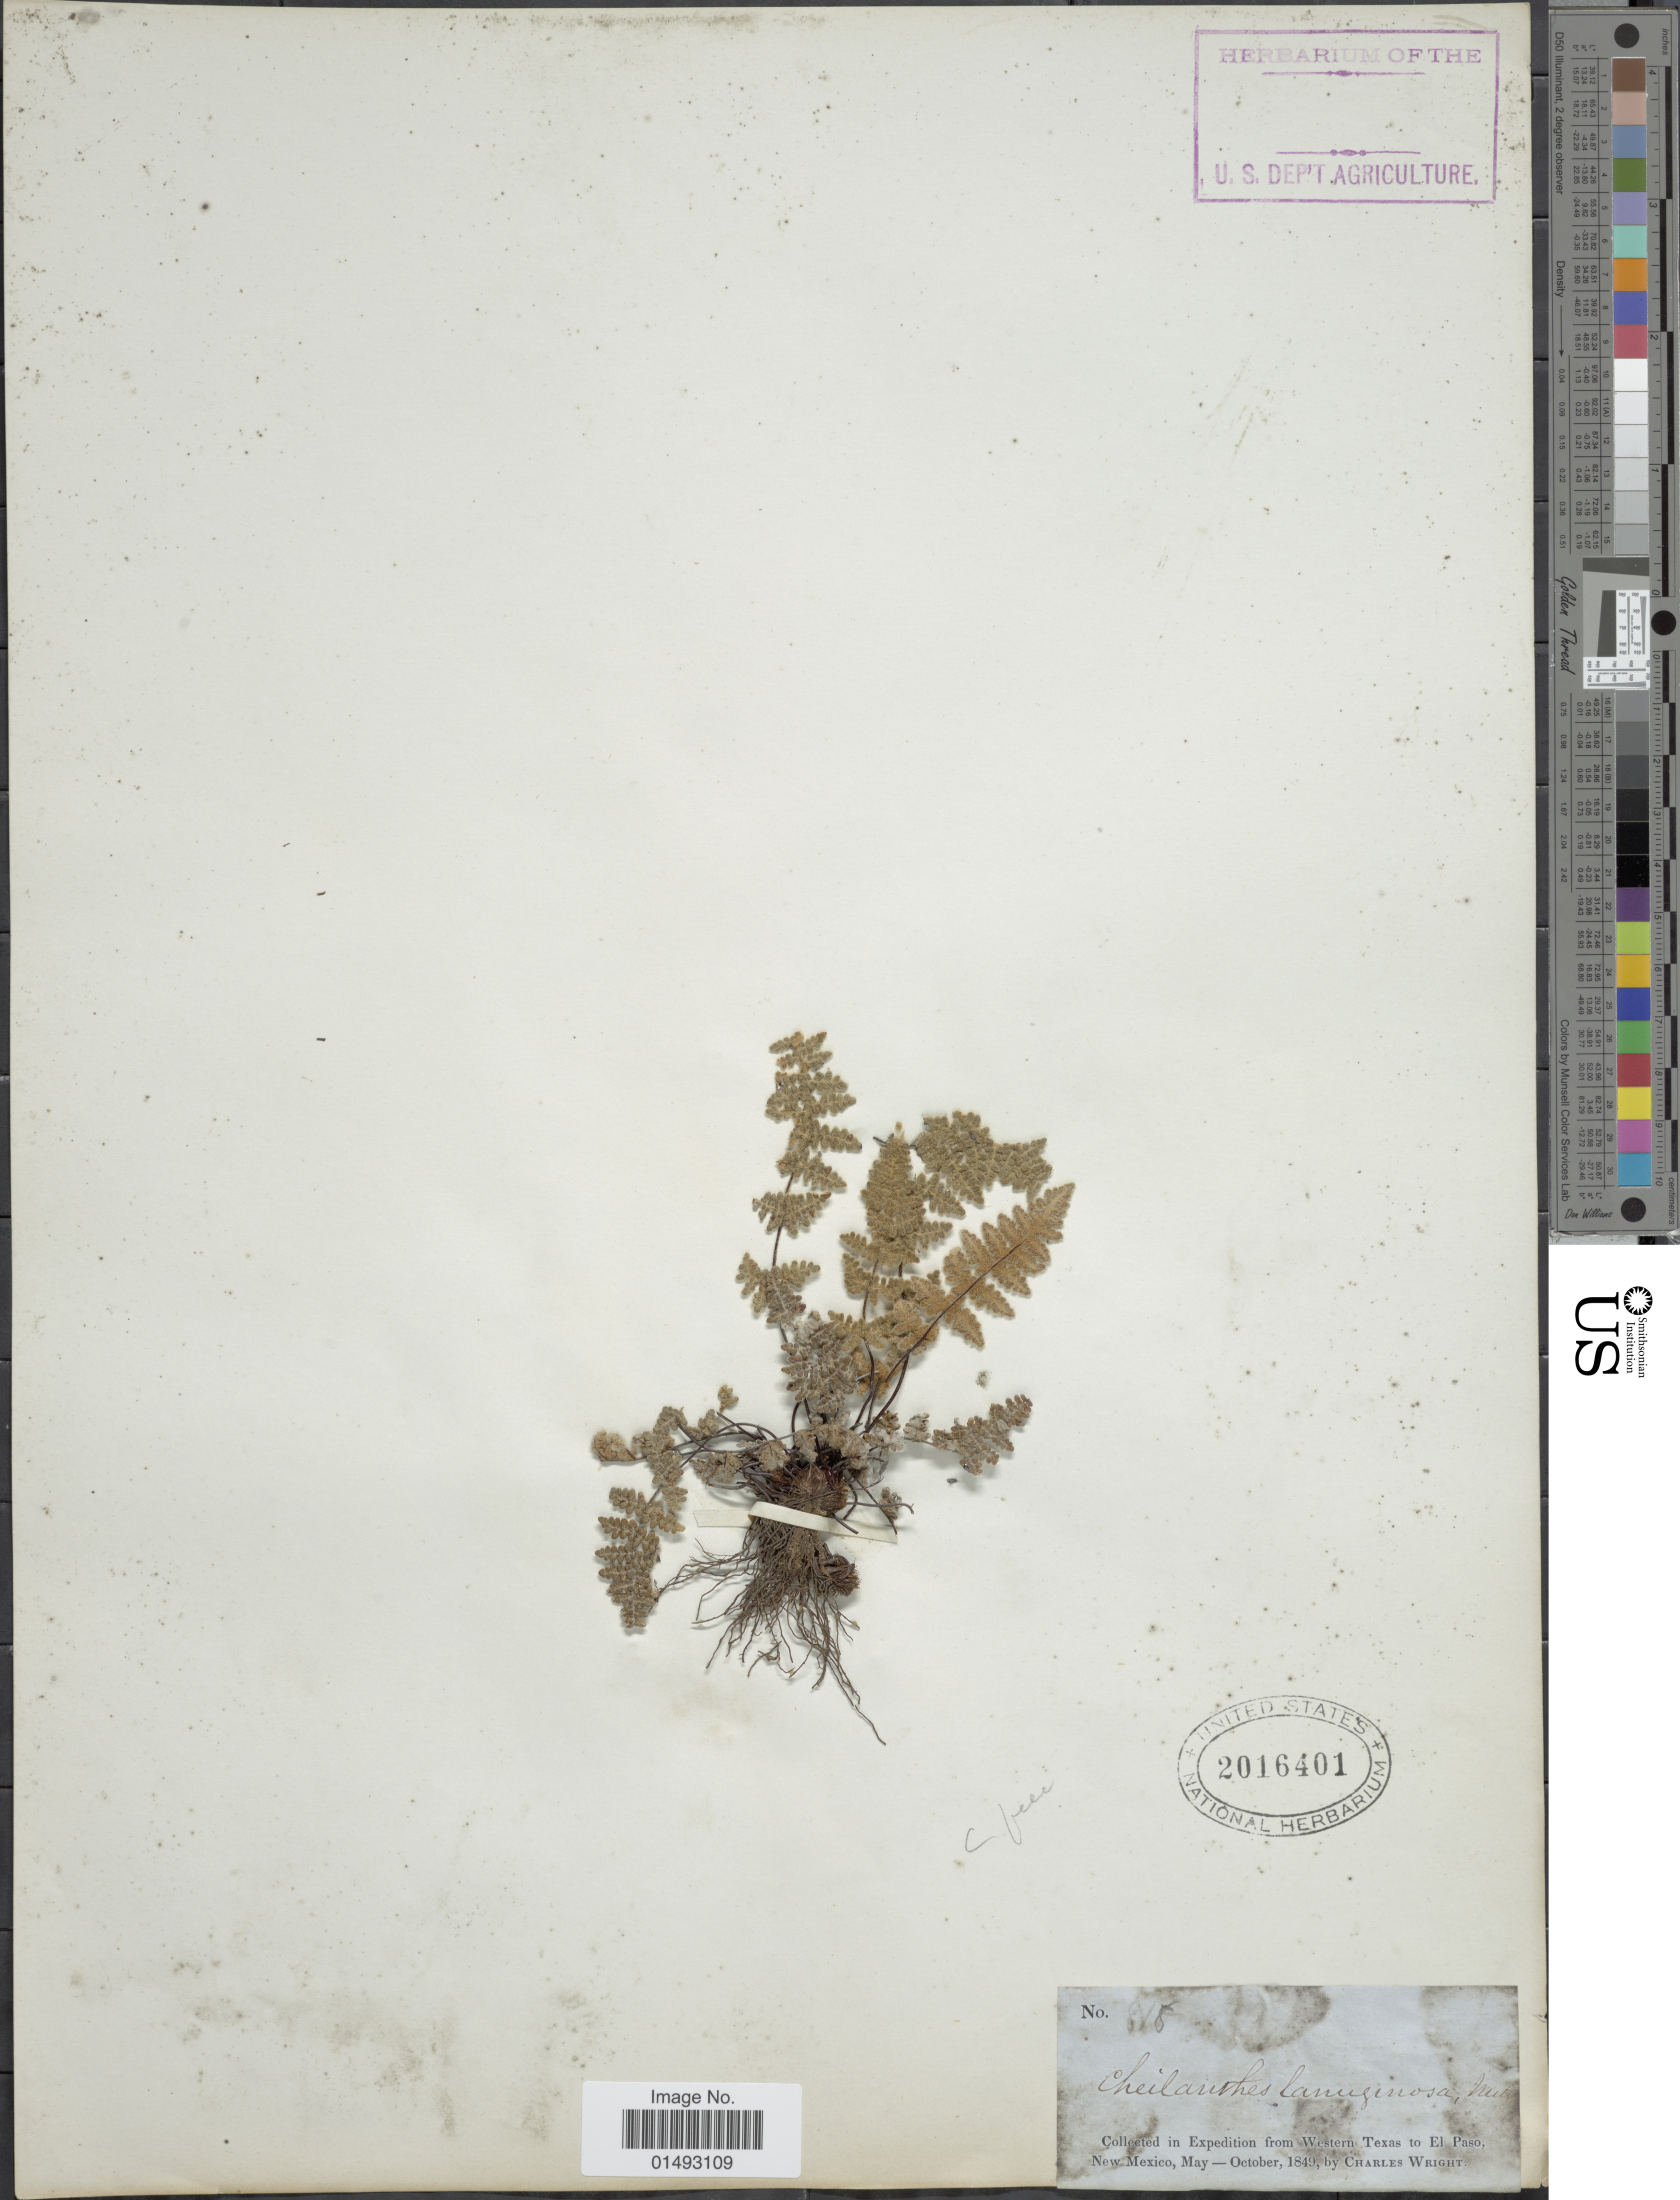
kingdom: Plantae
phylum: Tracheophyta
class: Polypodiopsida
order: Polypodiales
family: Pteridaceae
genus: Myriopteris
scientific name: Myriopteris gracilis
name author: Fée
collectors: C. Wright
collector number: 818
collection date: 1849-05/1849-10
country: United States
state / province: New Mexico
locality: From Western Texas to El Paso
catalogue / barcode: US 2016401